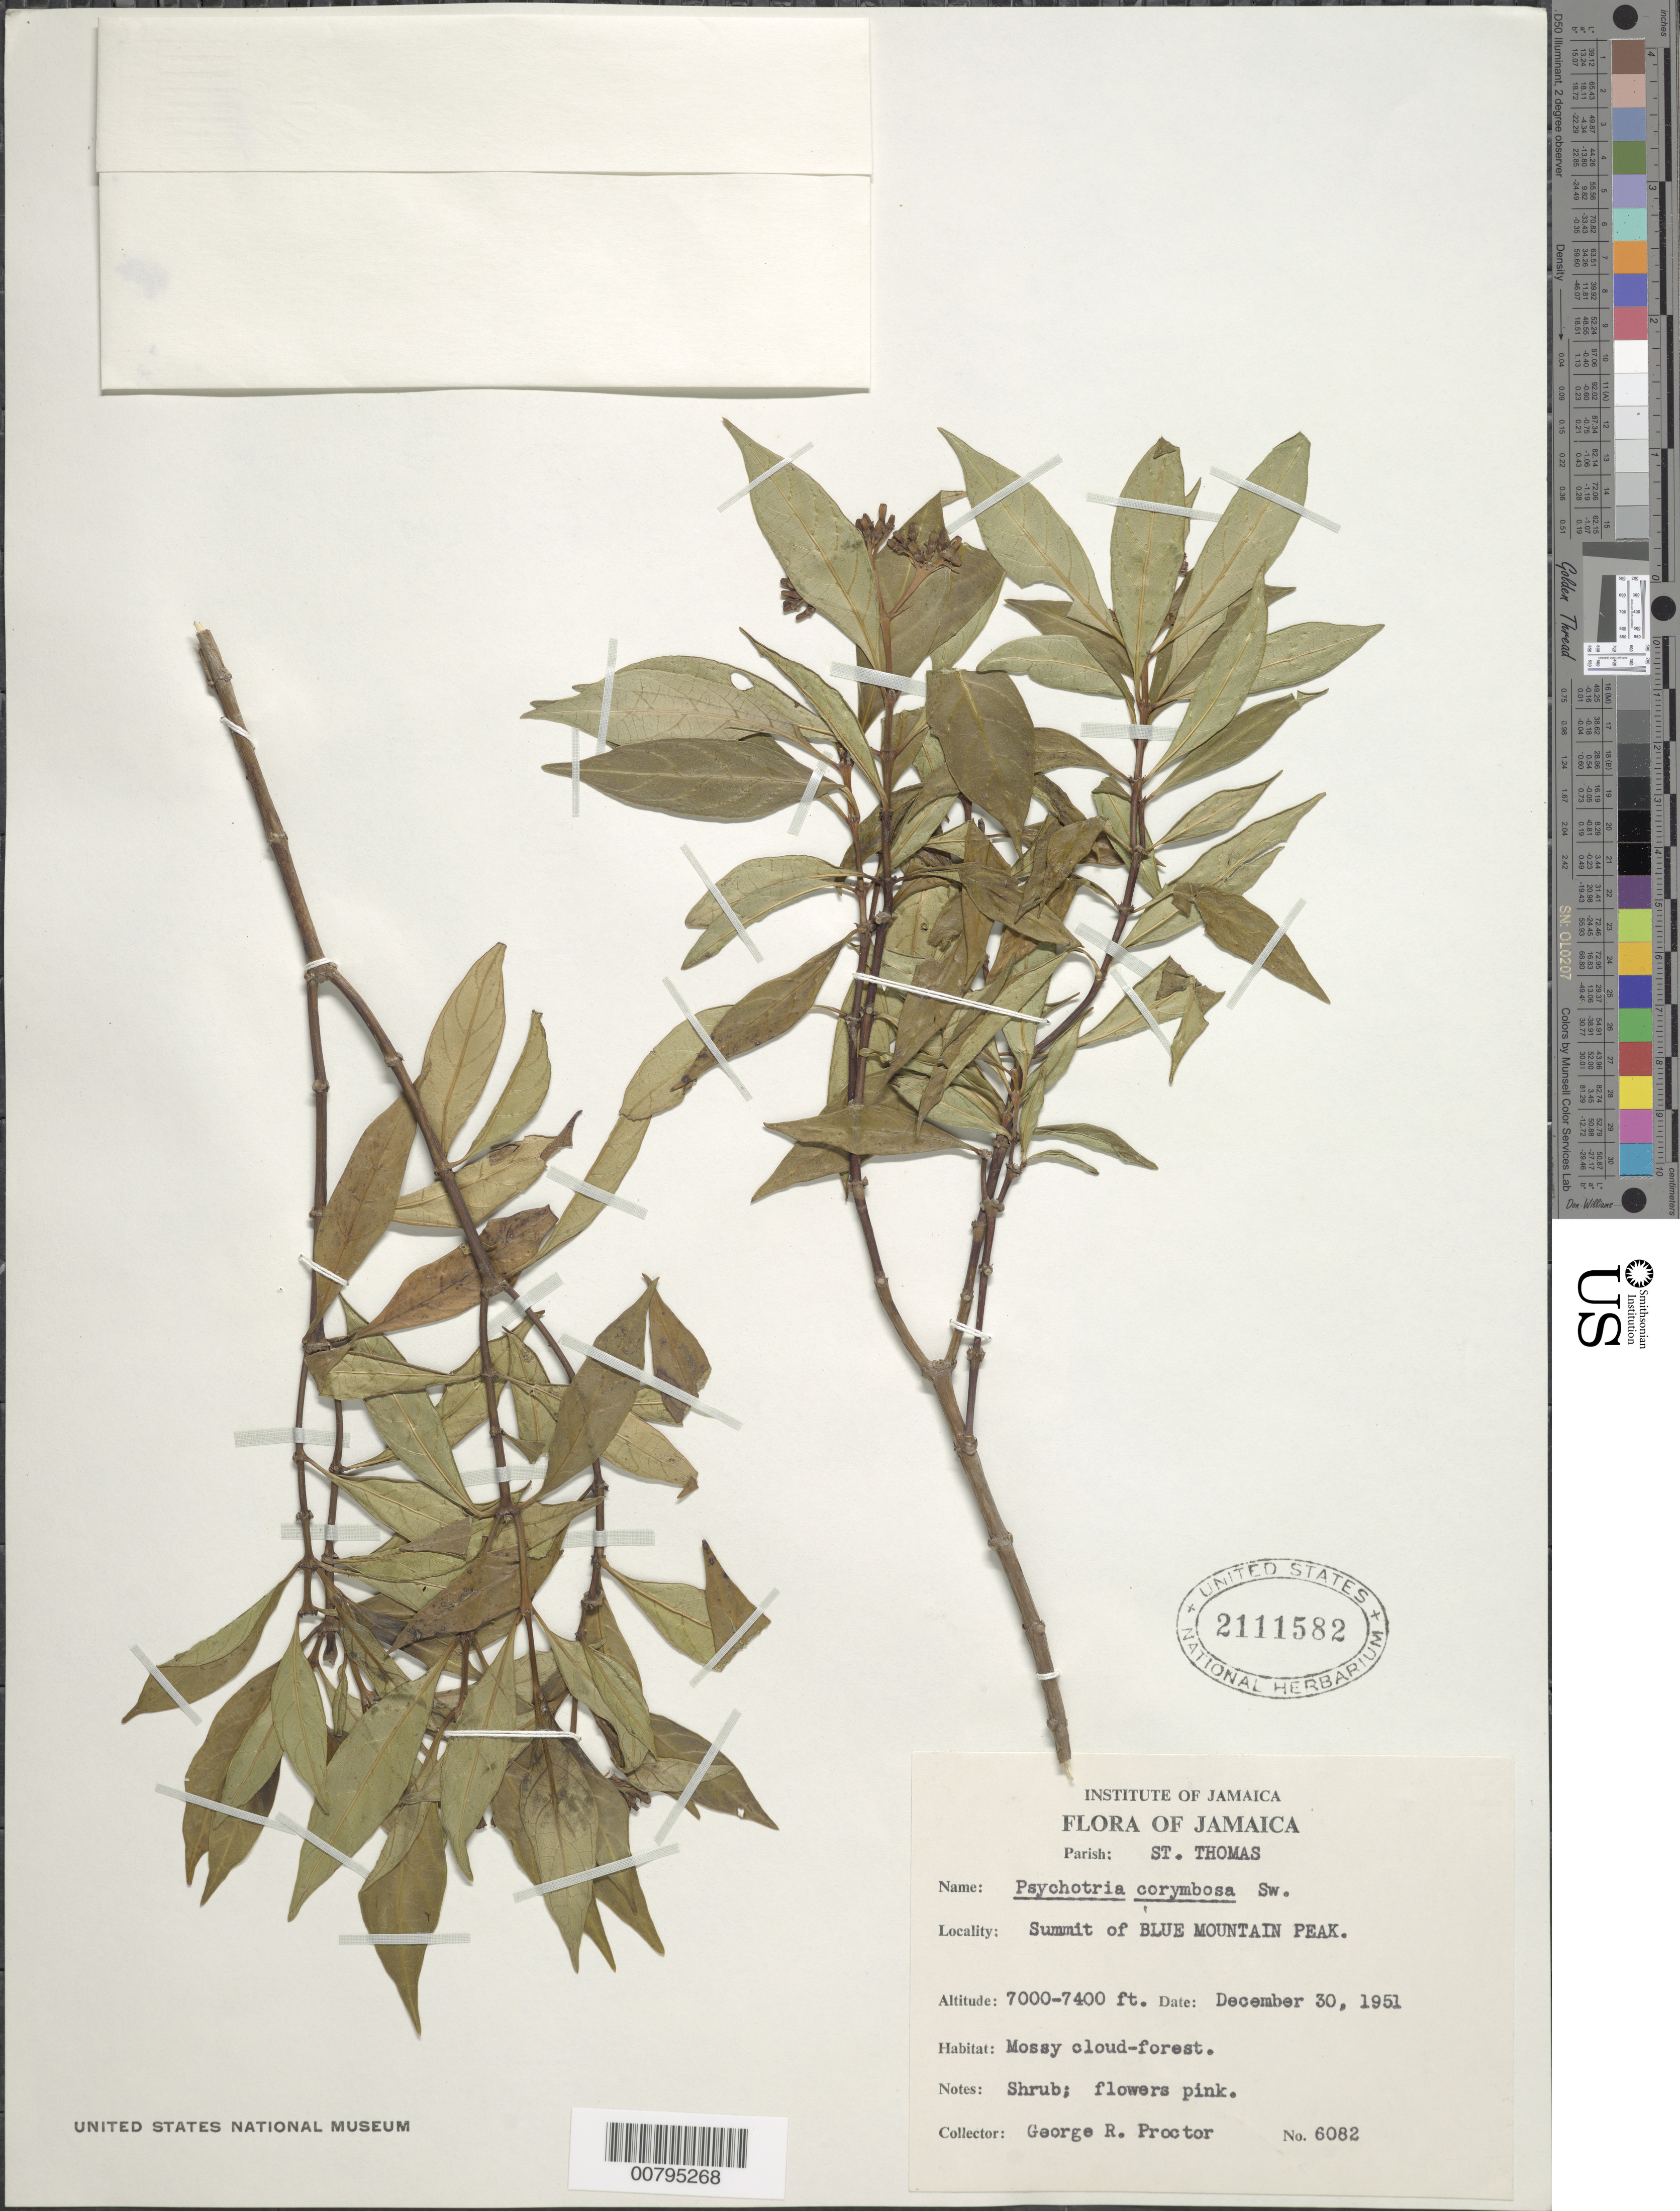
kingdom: Plantae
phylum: Tracheophyta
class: Magnoliopsida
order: Gentianales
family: Rubiaceae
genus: Psychotria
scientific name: Psychotria corymbosa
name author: Sw.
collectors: G. R. Proctor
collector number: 6082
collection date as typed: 30 Dec 1951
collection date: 1951-12-30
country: Jamaica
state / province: Saint Thomas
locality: Summit of Blue Mountain Peak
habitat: Mossy cloudforest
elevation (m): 2134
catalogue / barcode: US 2111582